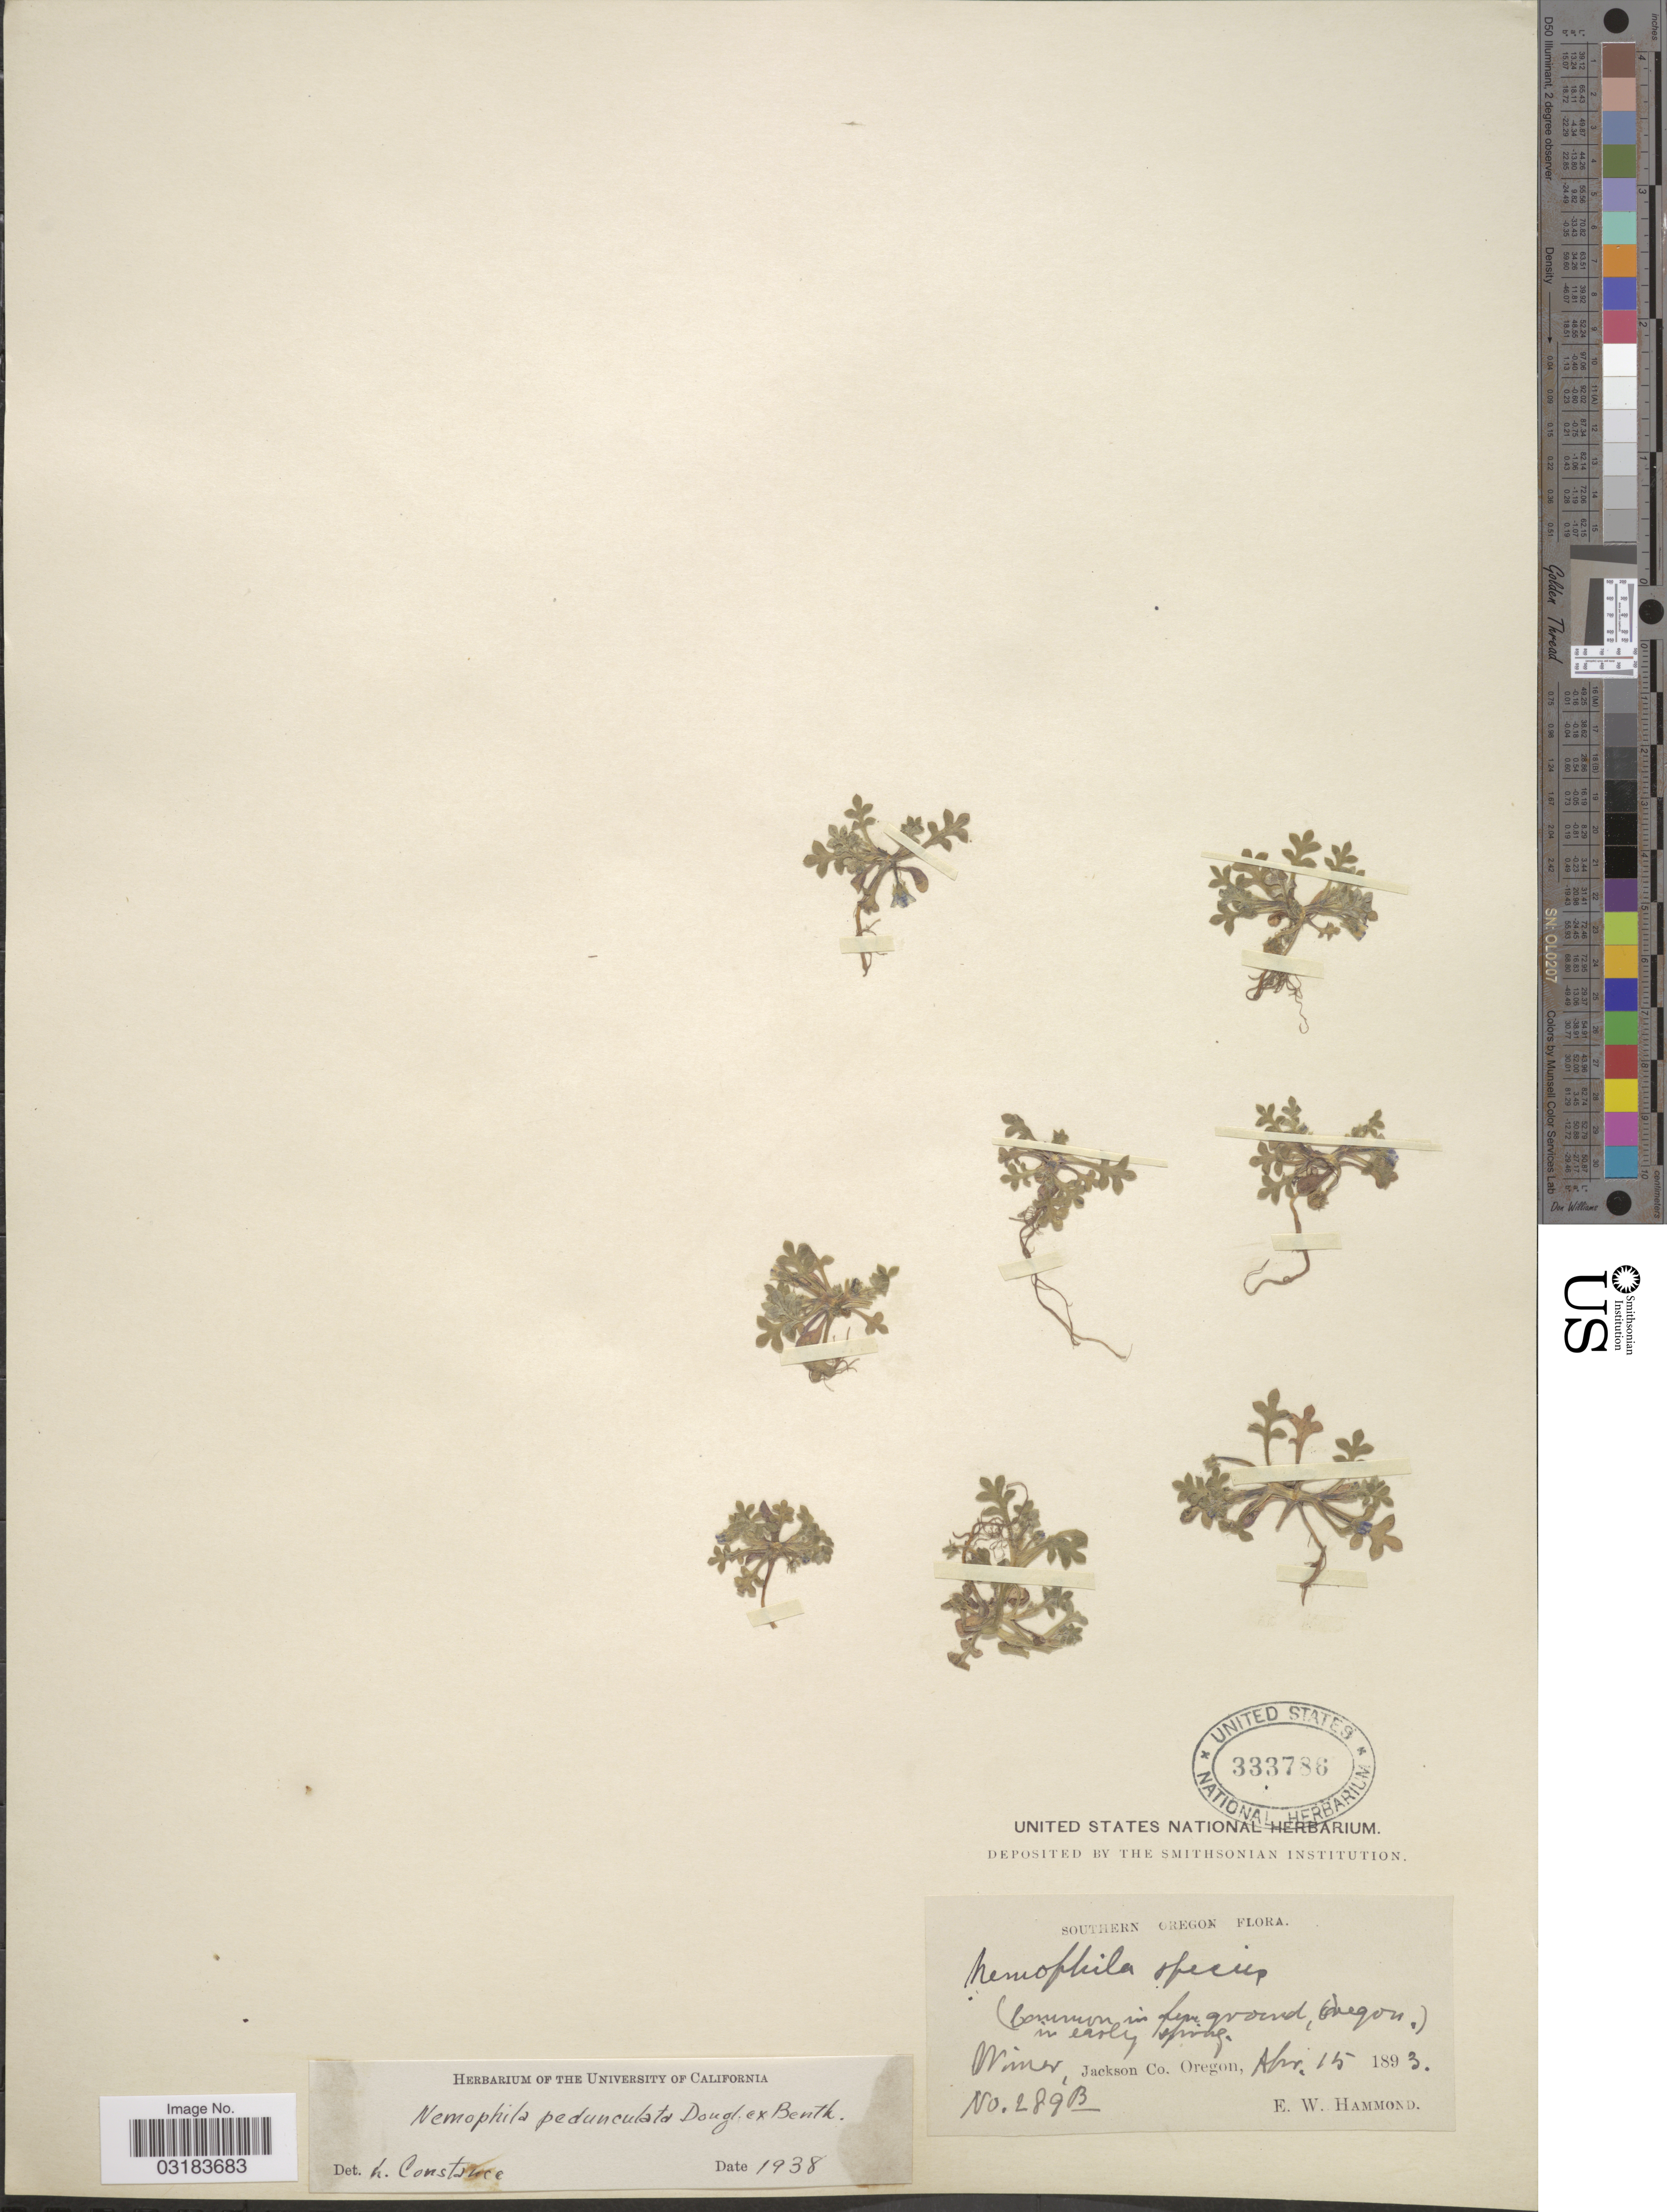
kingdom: Plantae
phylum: Tracheophyta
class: Magnoliopsida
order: Boraginales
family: Hydrophyllaceae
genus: Nemophila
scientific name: Nemophila pedunculata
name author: Douglas ex Benth.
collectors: E. Hammond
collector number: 289B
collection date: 1893-04-15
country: United States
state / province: Oregon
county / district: Jackson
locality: Southern Oregon. Wimer, Jackson Co.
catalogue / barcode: US 333786